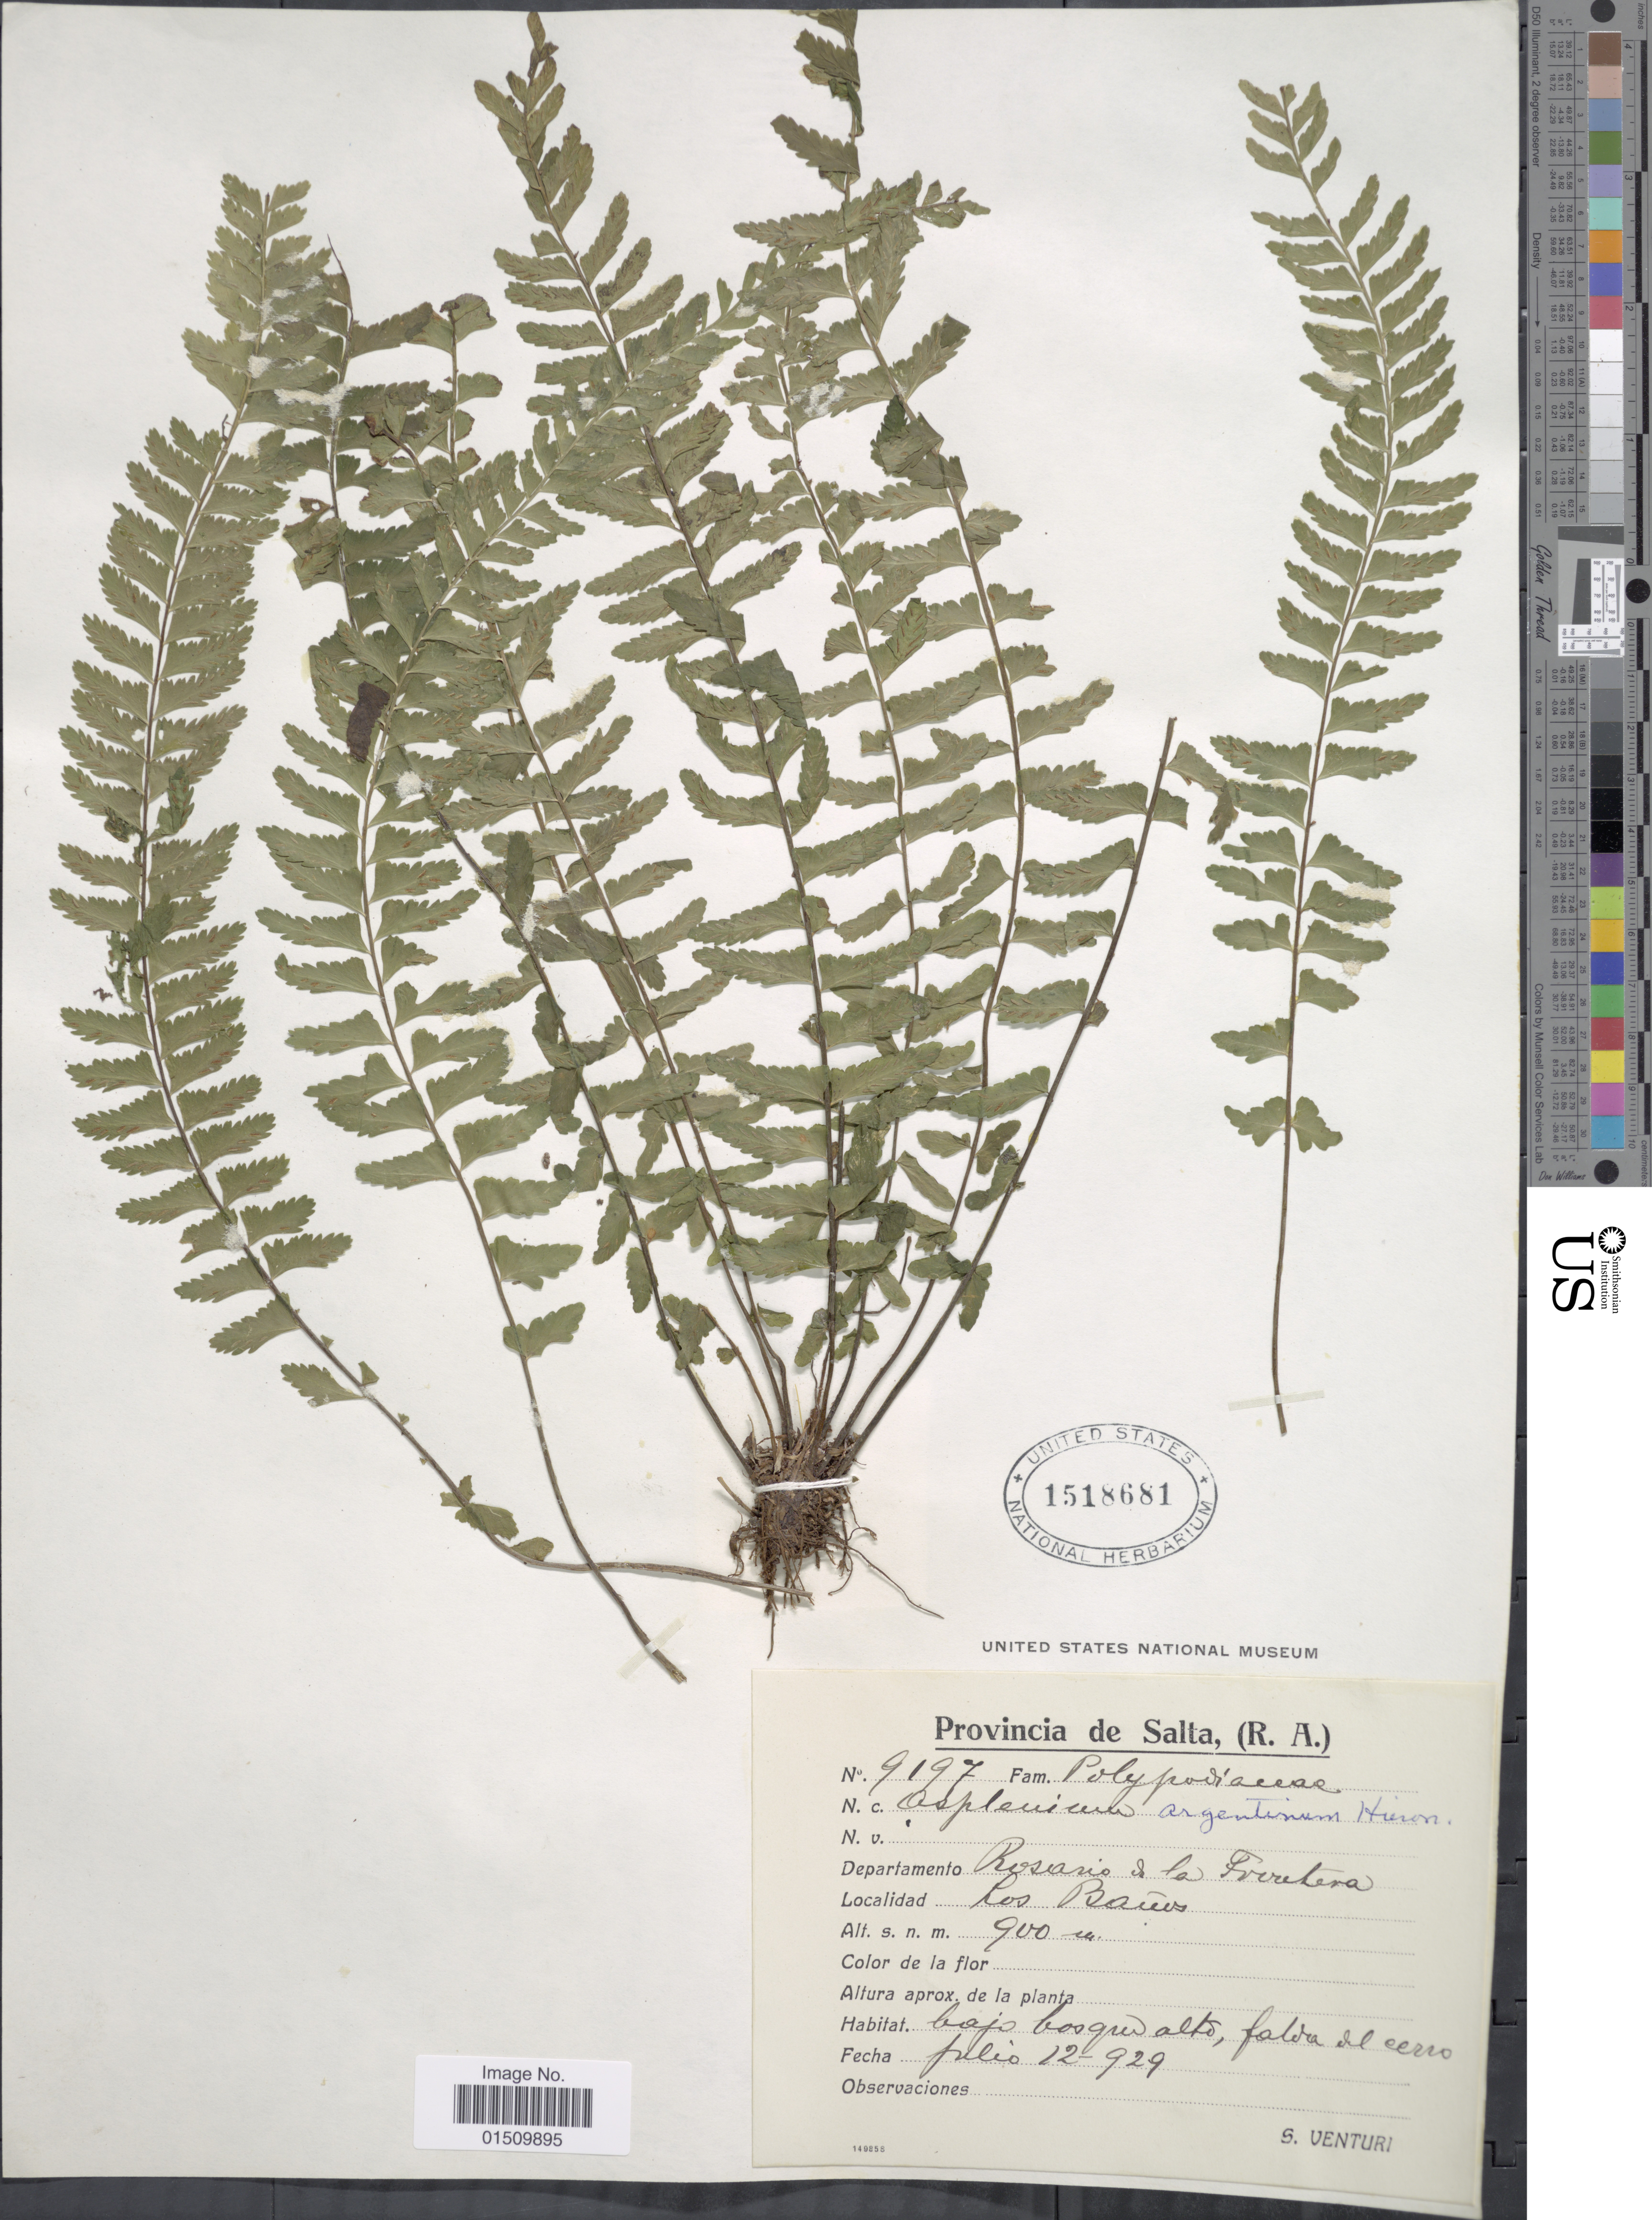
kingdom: Plantae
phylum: Tracheophyta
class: Polypodiopsida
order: Polypodiales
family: Aspleniaceae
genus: Asplenium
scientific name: Asplenium argentinum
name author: Hieron.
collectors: S. Venturi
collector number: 9197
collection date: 1929-07-12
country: Argentina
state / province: Salta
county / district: Rosario de La Frontera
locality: Los Baños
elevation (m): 900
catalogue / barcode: US 1518681